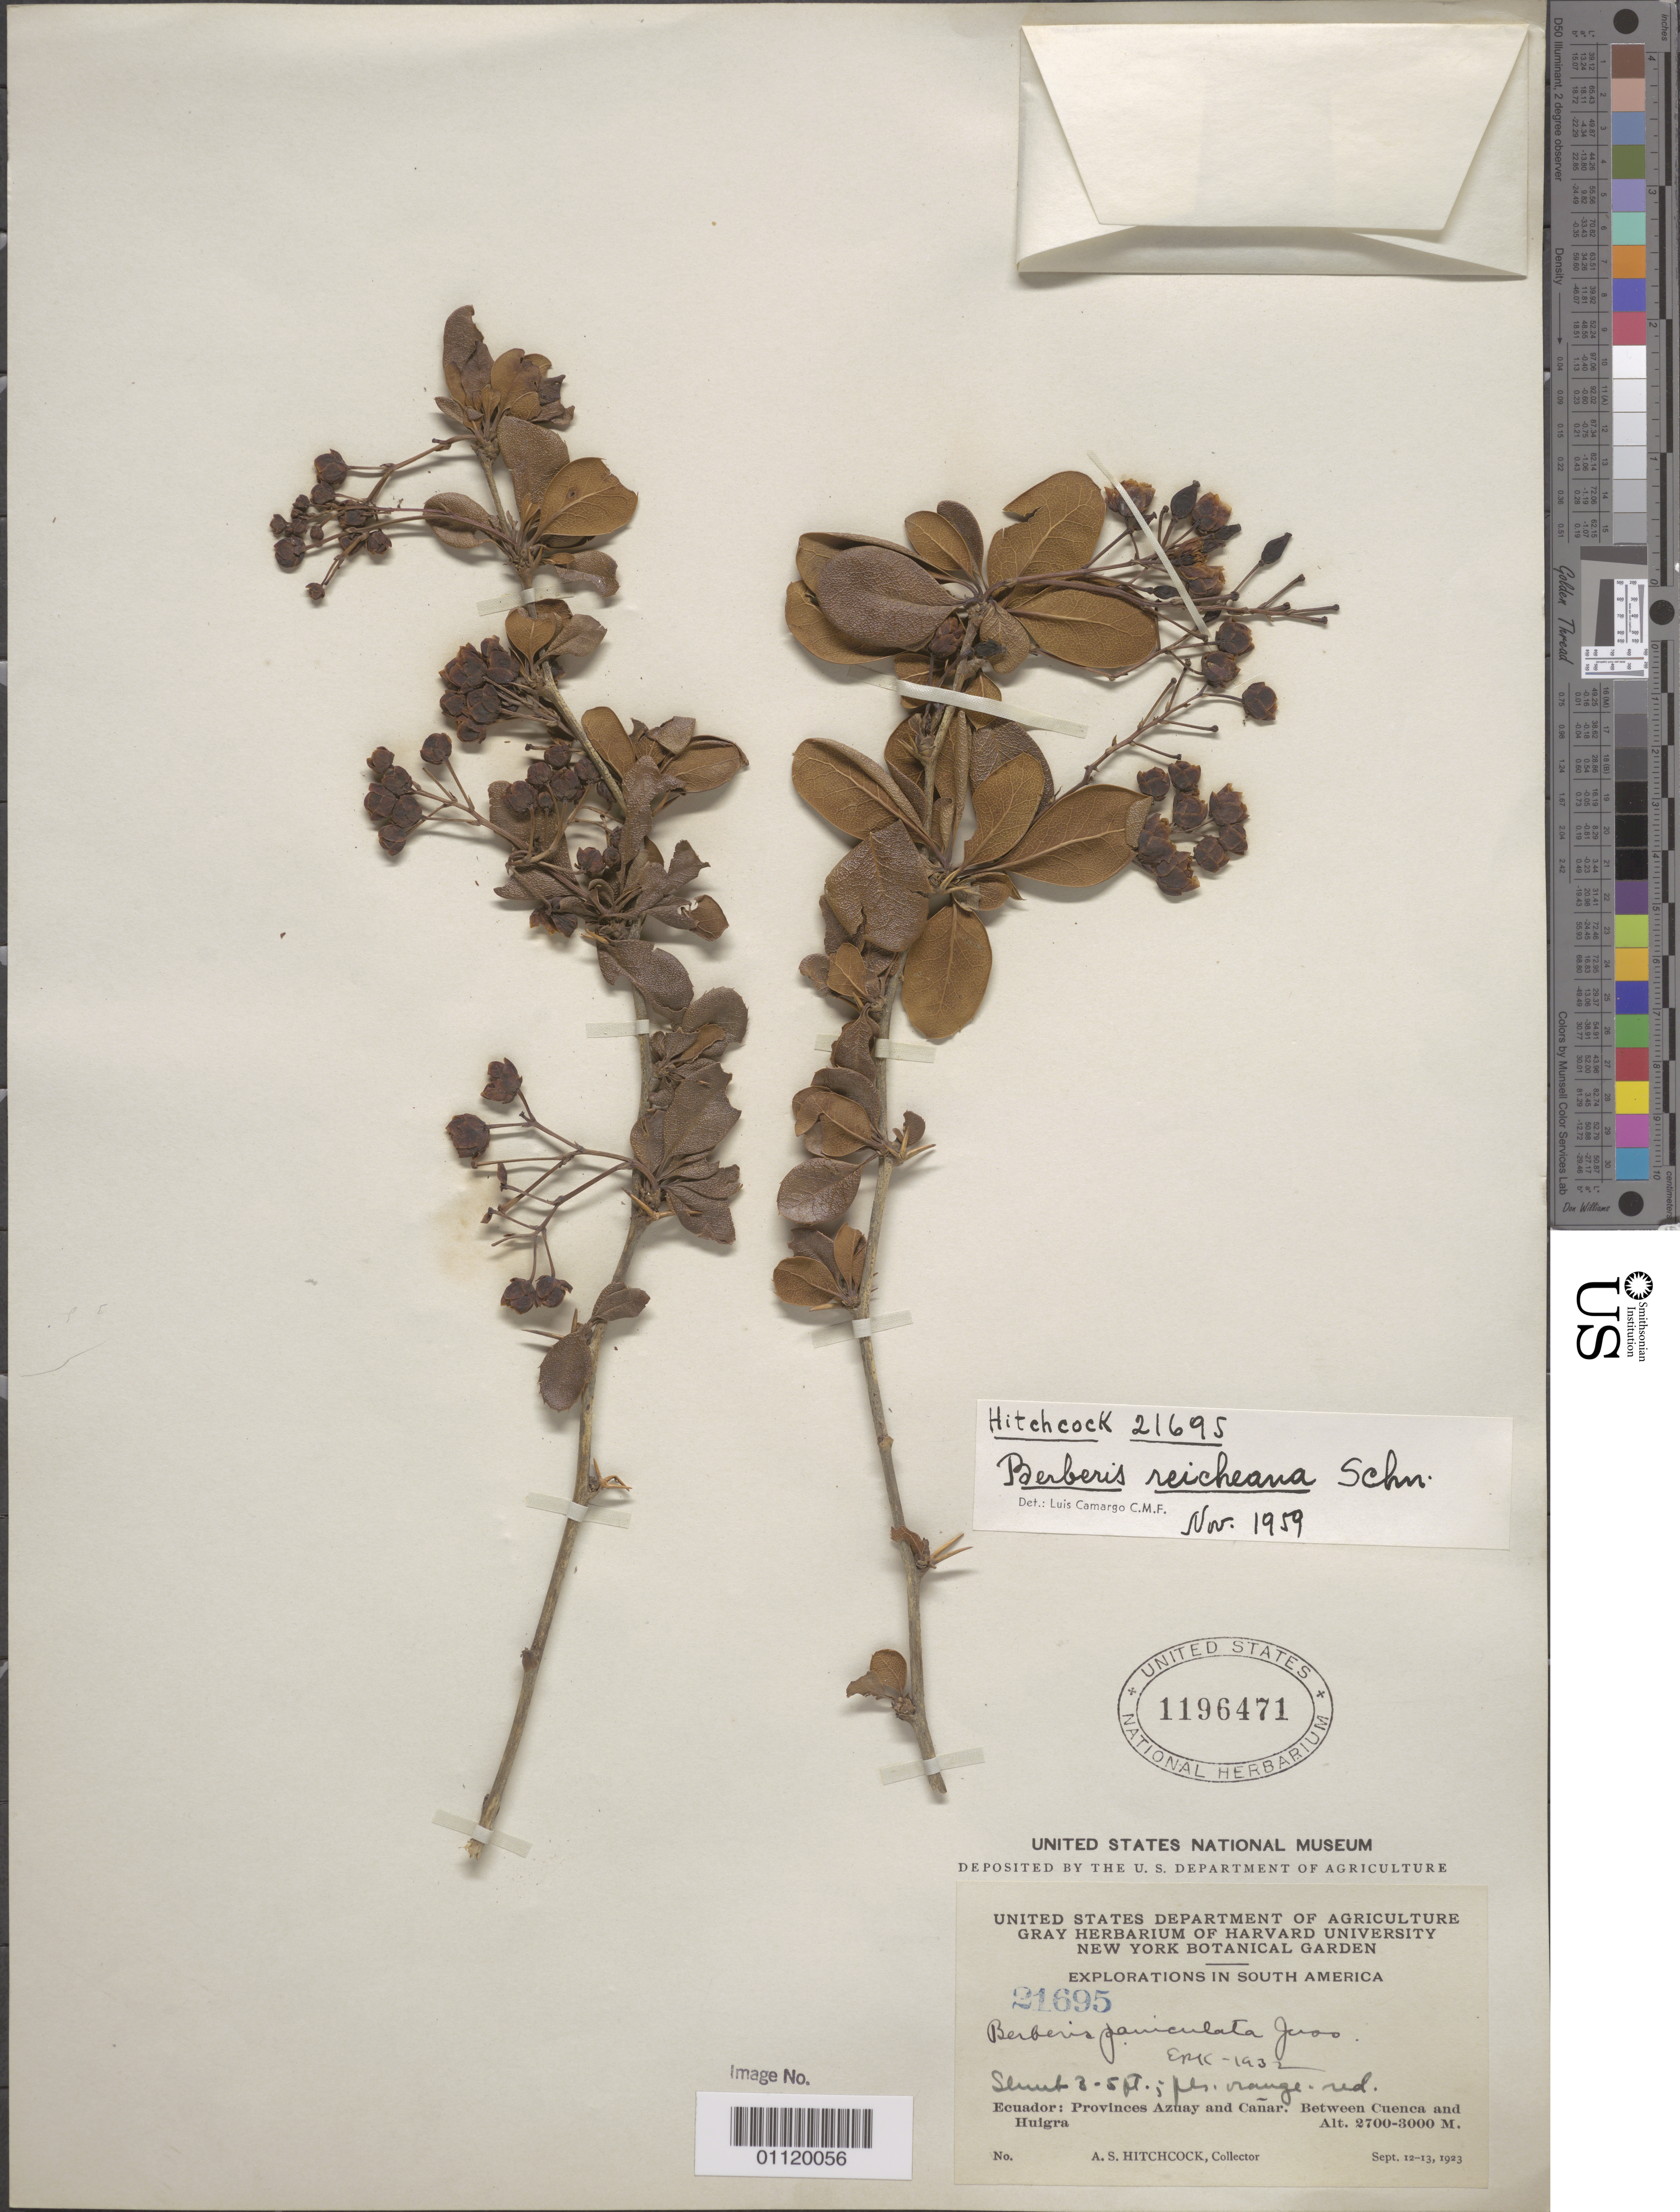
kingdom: Plantae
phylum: Tracheophyta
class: Magnoliopsida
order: Ranunculales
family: Berberidaceae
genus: Berberis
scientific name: Berberis paniculata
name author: Juss.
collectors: A. S. Hitchcock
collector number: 21695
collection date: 1923-09-12/1923-09-13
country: Ecuador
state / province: Azuay / Cañar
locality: Between Cuenca and Huigra.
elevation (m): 2700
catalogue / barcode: US 1196471